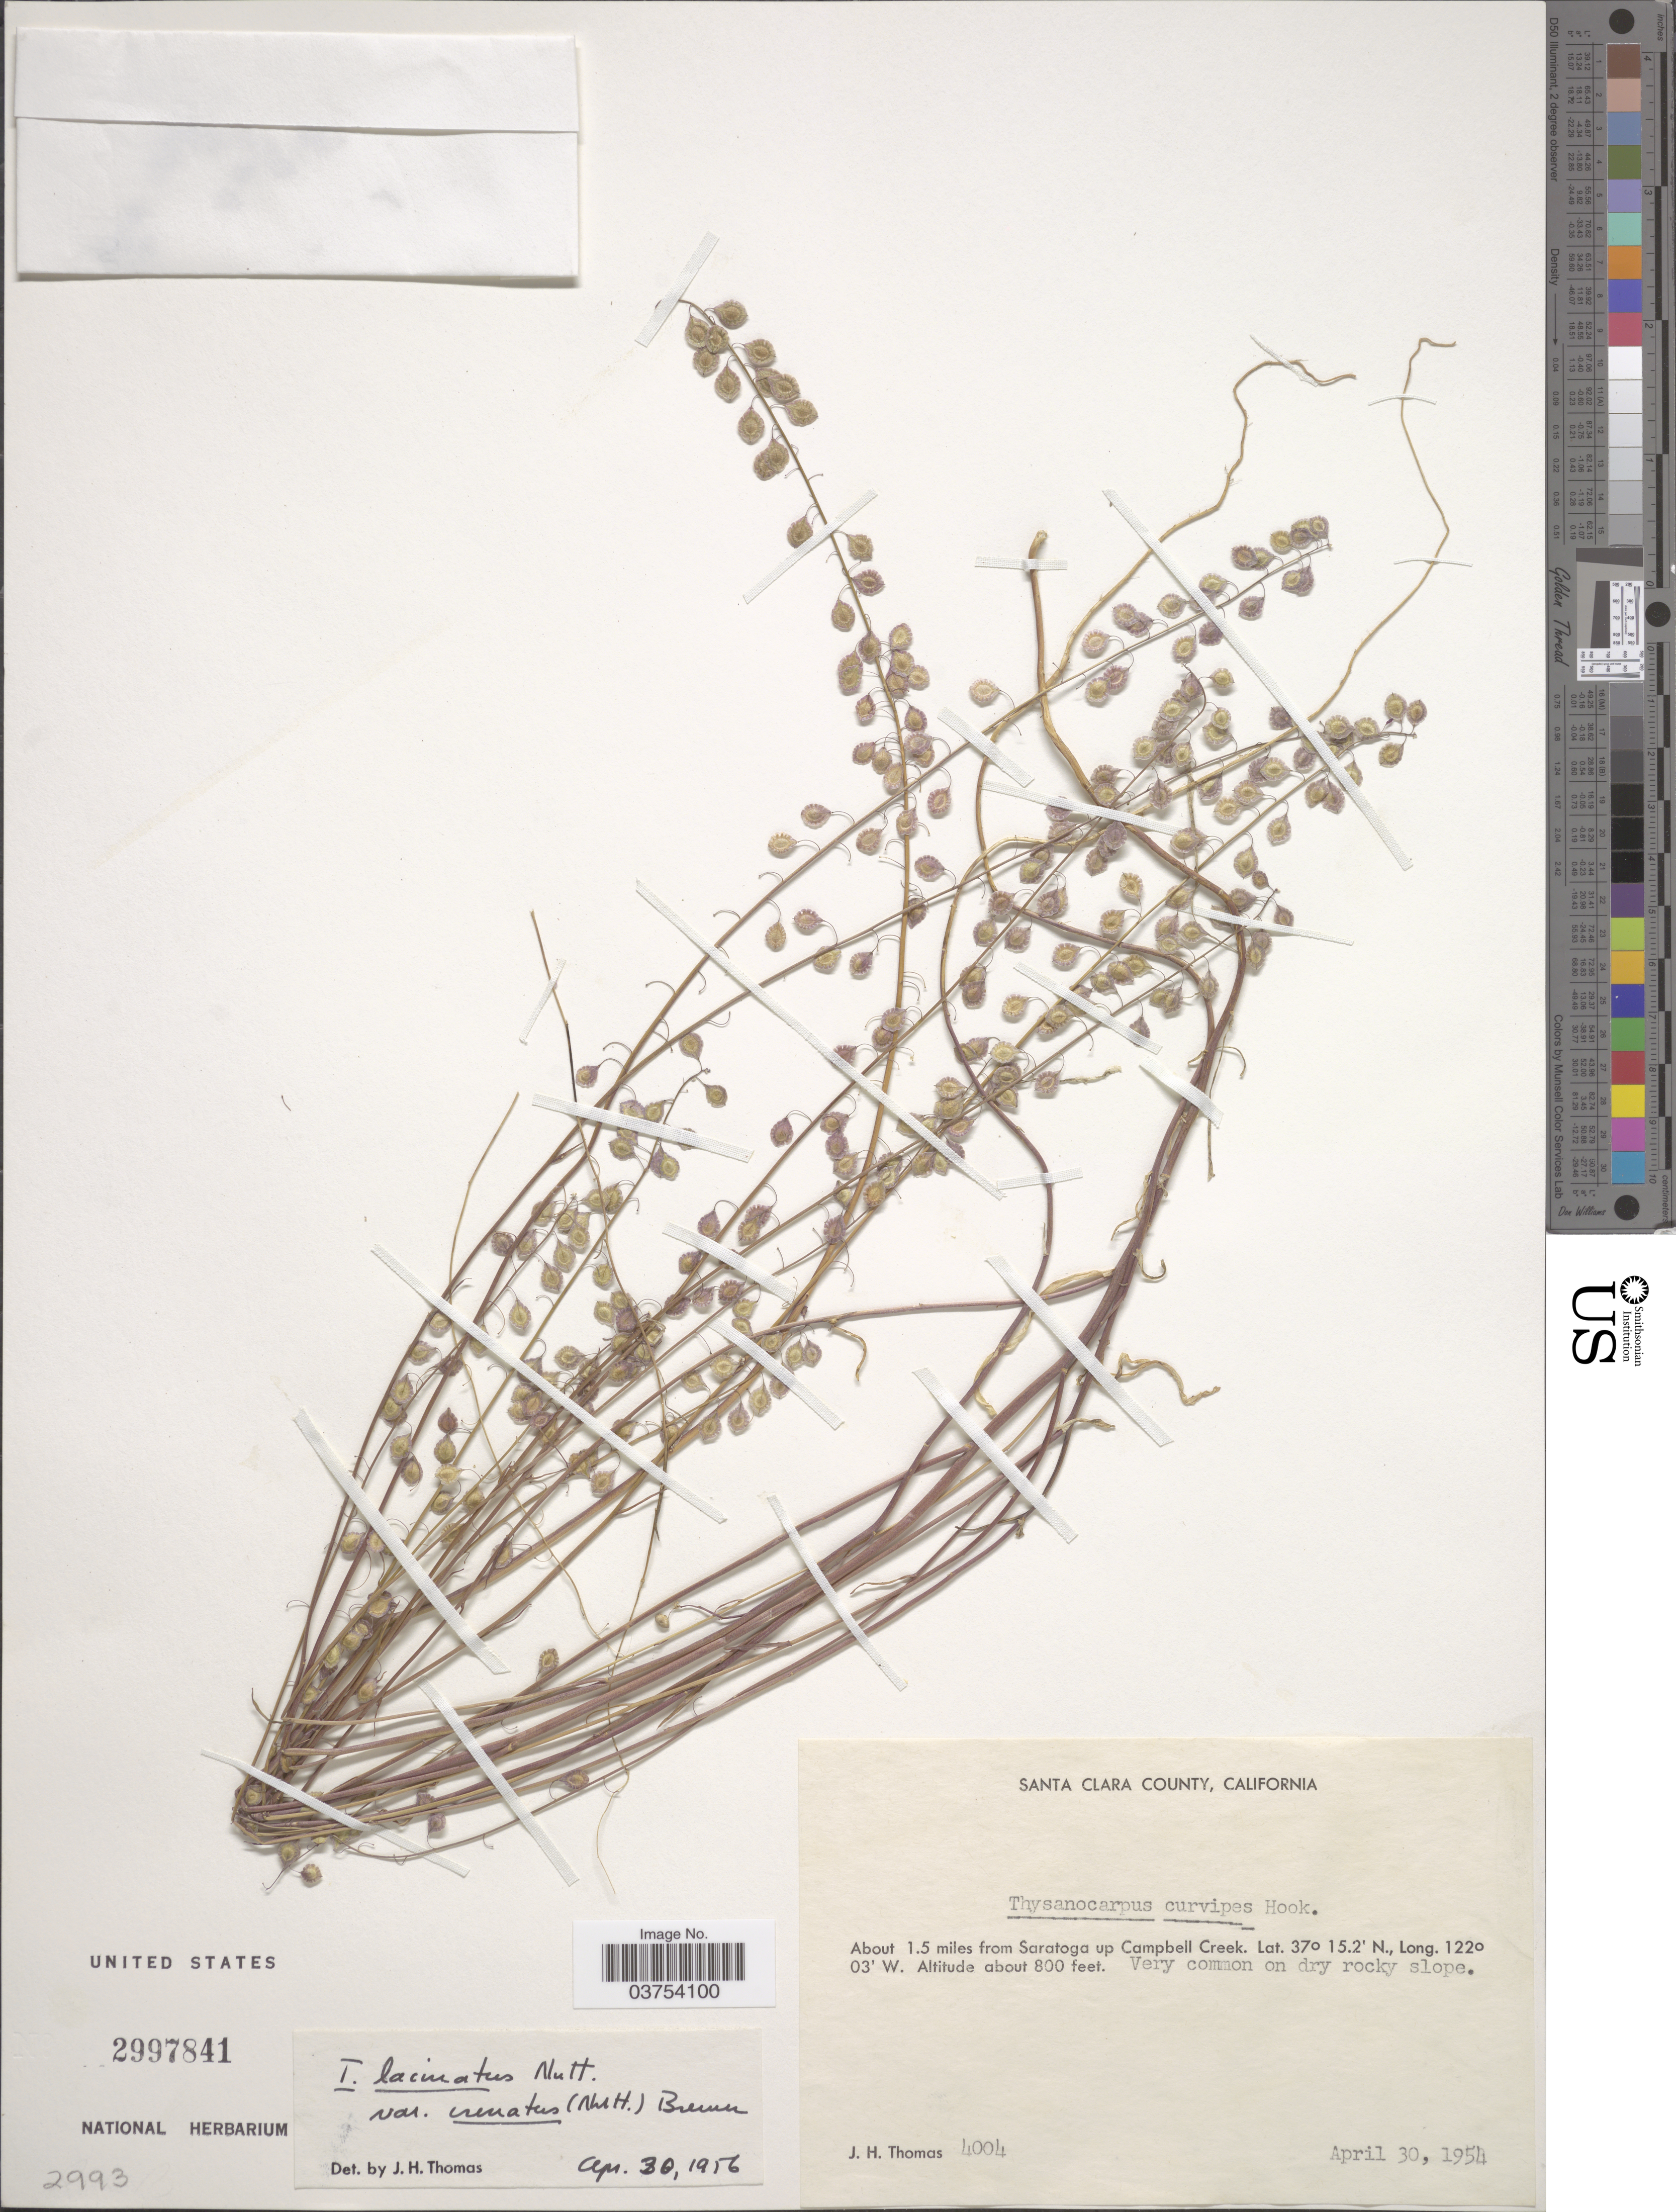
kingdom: Plantae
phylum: Tracheophyta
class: Magnoliopsida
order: Brassicales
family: Brassicaceae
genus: Thysanocarpus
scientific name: Thysanocarpus laciniatus var. crenatus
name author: (Nutt.) W.H. Brewer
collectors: J. H. Thomas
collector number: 4004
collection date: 1954-04-30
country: United States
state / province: California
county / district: Santa Clara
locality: Santa Clara County. About 1.5 miles from Saratoga up Campbell Creek.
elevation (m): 244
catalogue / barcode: US 2997841